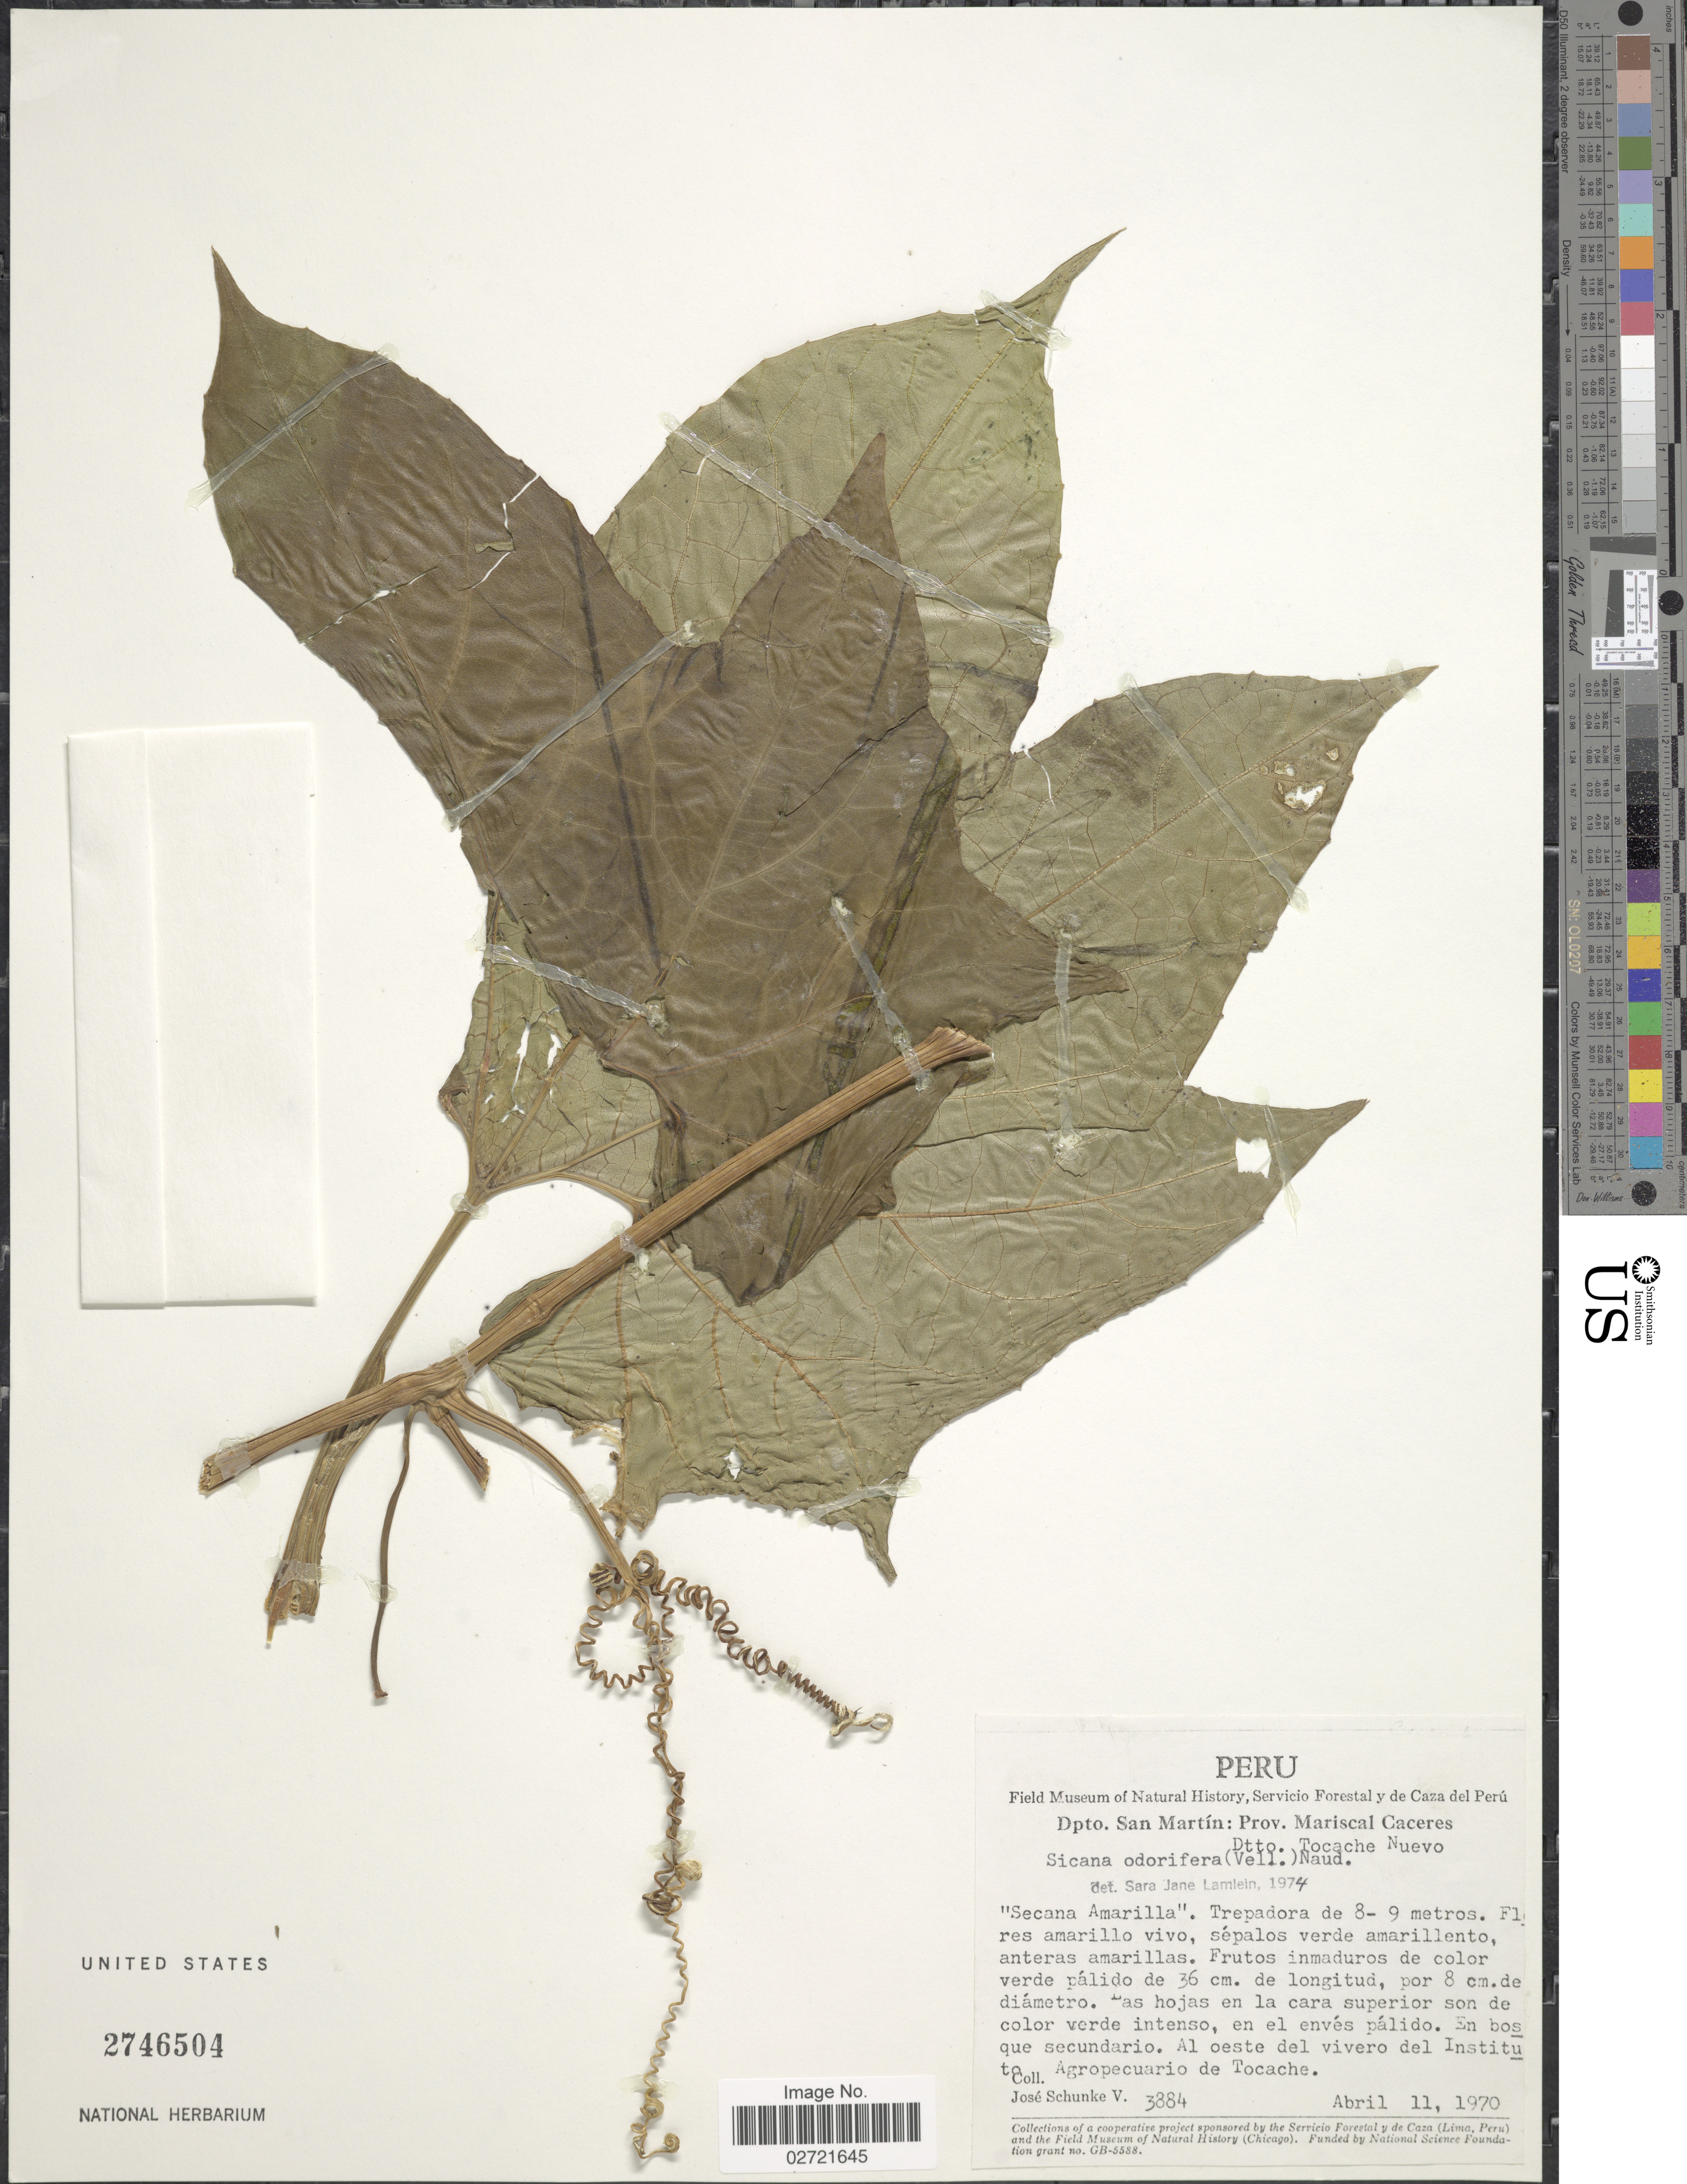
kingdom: Plantae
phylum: Tracheophyta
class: Magnoliopsida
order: Cucurbitales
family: Cucurbitaceae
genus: Sicana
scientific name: Sicana odorifera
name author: (Vell.) Naudin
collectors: J. Schunke Vigo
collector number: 3884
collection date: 1970-04-11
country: Peru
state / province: San Martín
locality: Dpto. San Martin, Prov. Mariscal Caceres, Dtto. Tocache Nuevo. Al oeste del vivero del Instituto Agropecuario de Tocache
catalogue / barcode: US 2746504